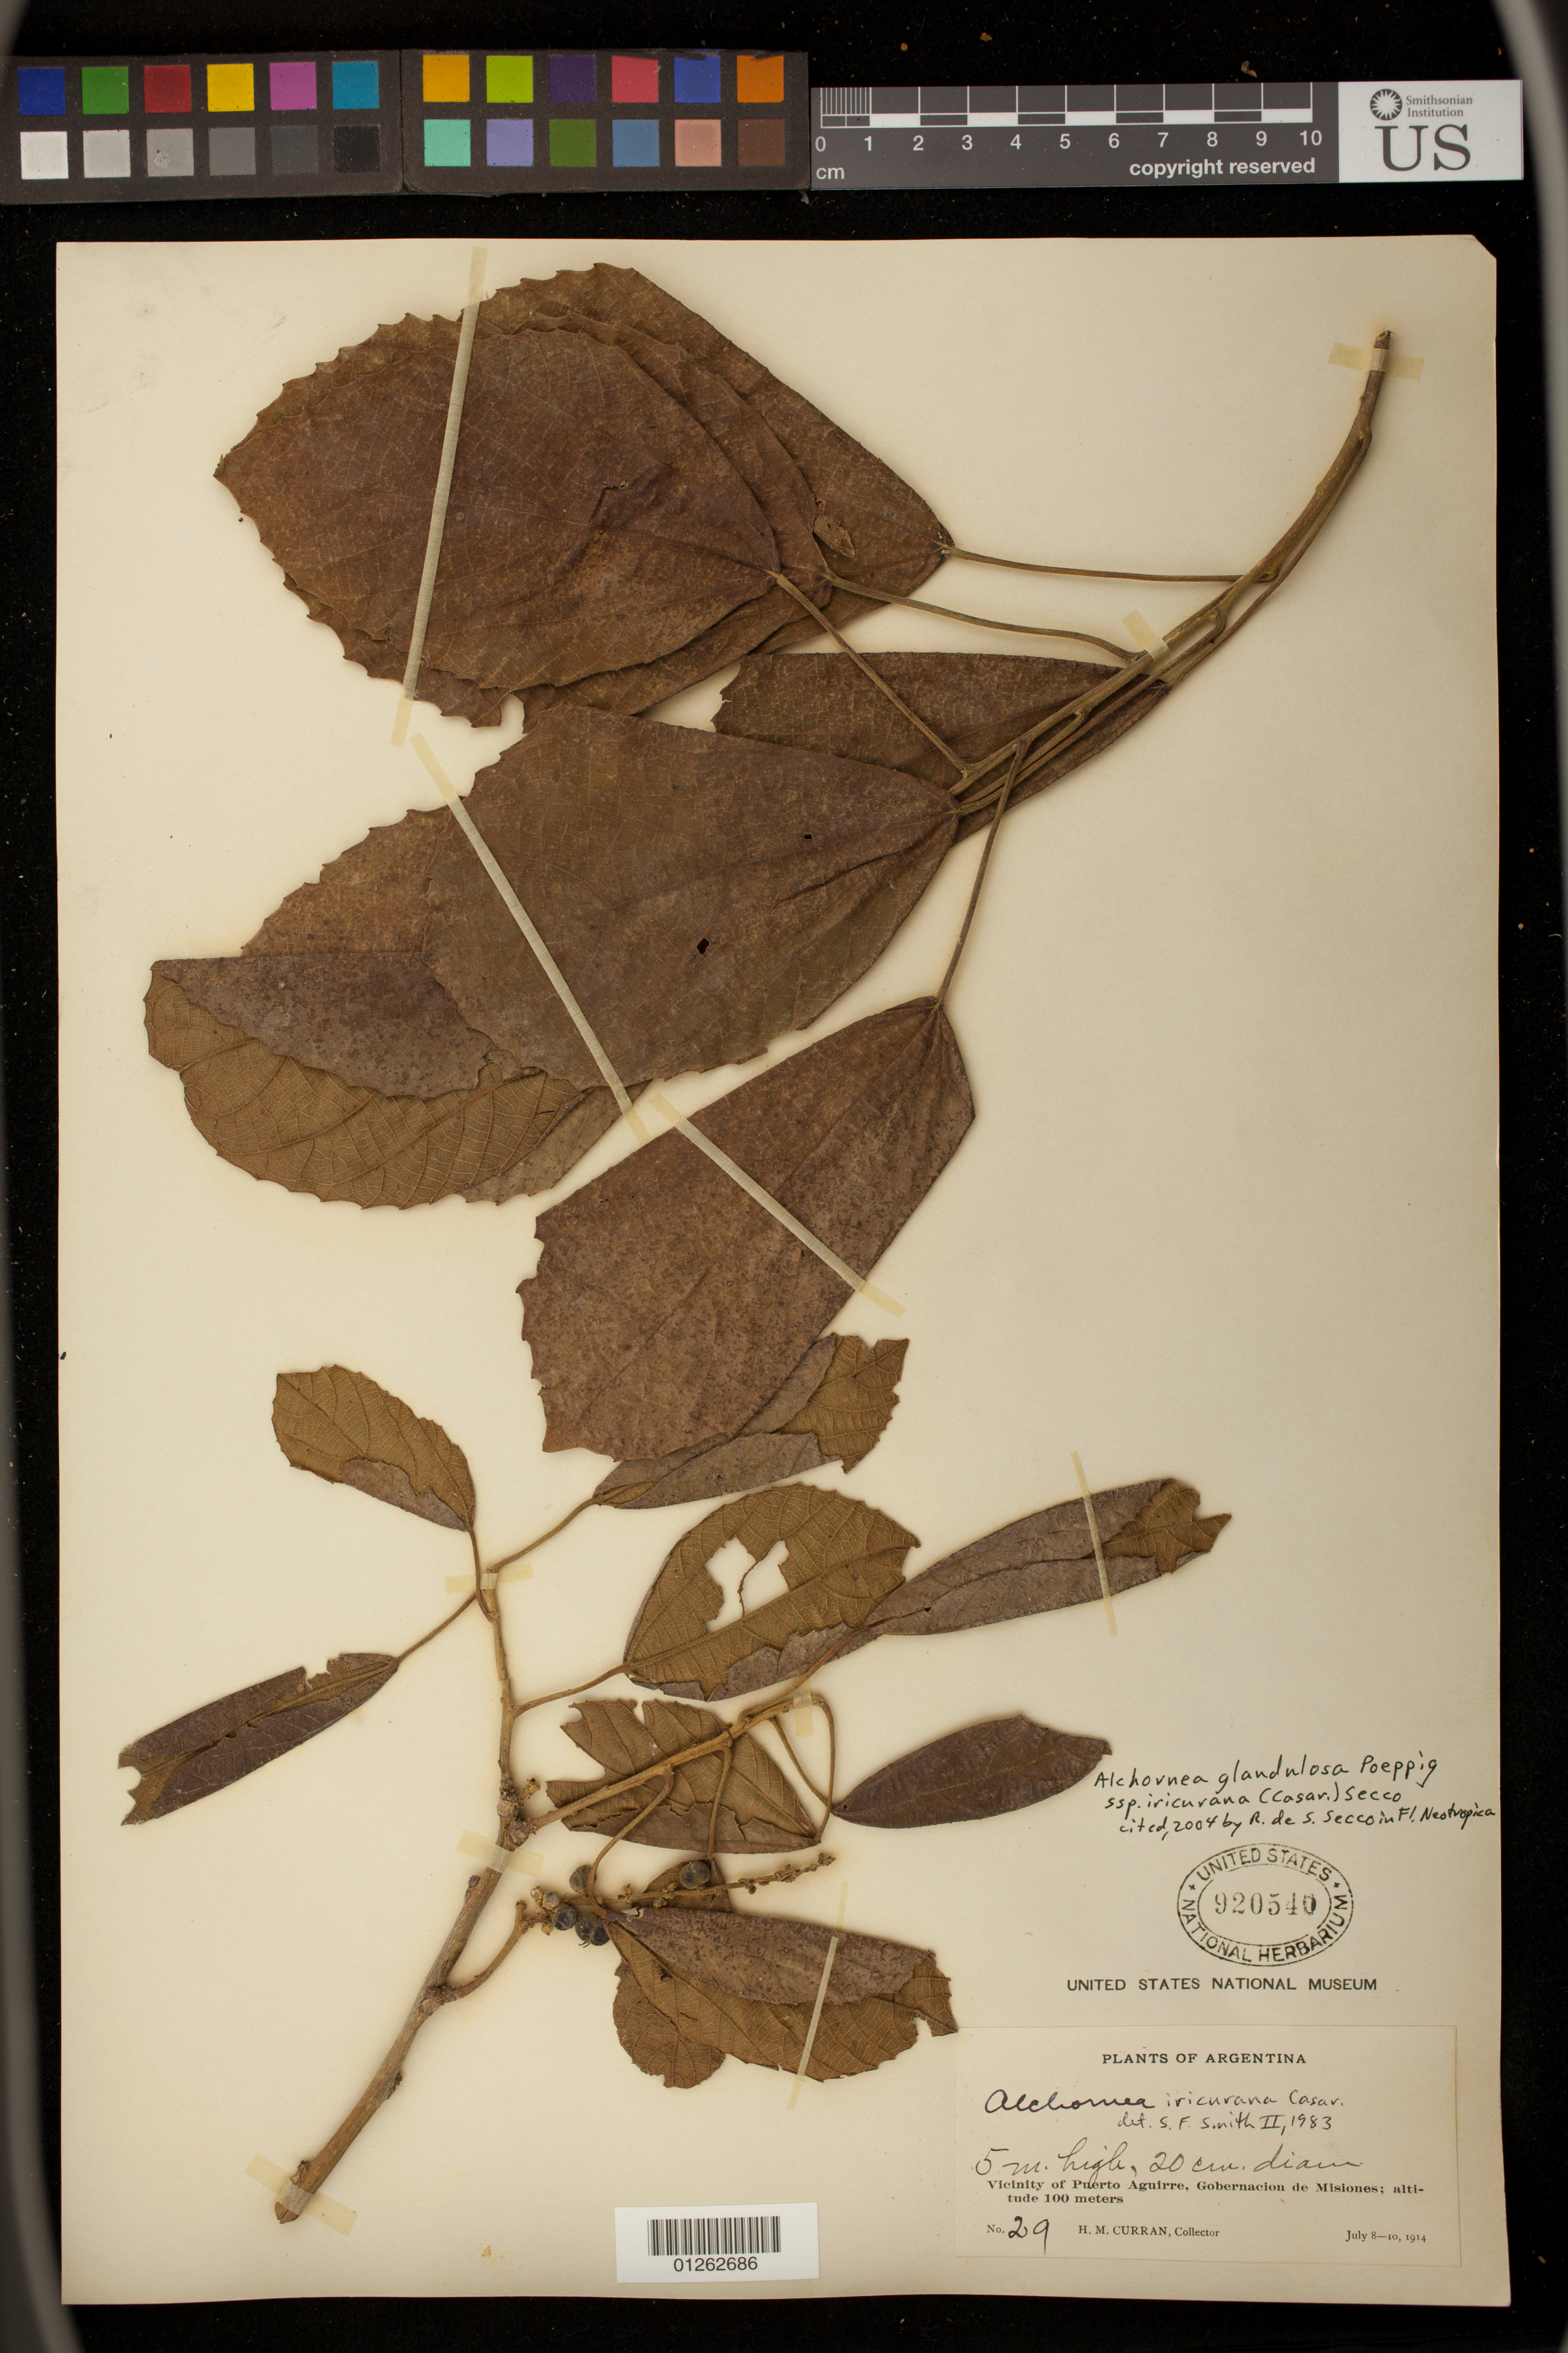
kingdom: Plantae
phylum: Tracheophyta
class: Magnoliopsida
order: Malpighiales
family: Euphorbiaceae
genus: Alchornea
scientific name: Alchornea glandulosa subsp. glandulosa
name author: Poepp.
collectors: H. M. Curran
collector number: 29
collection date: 1914-07-08/1914-07-10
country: Argentina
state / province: Misiones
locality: Vicinity of Puert Aguirre [Puert Iguazu]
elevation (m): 100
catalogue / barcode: US 920540